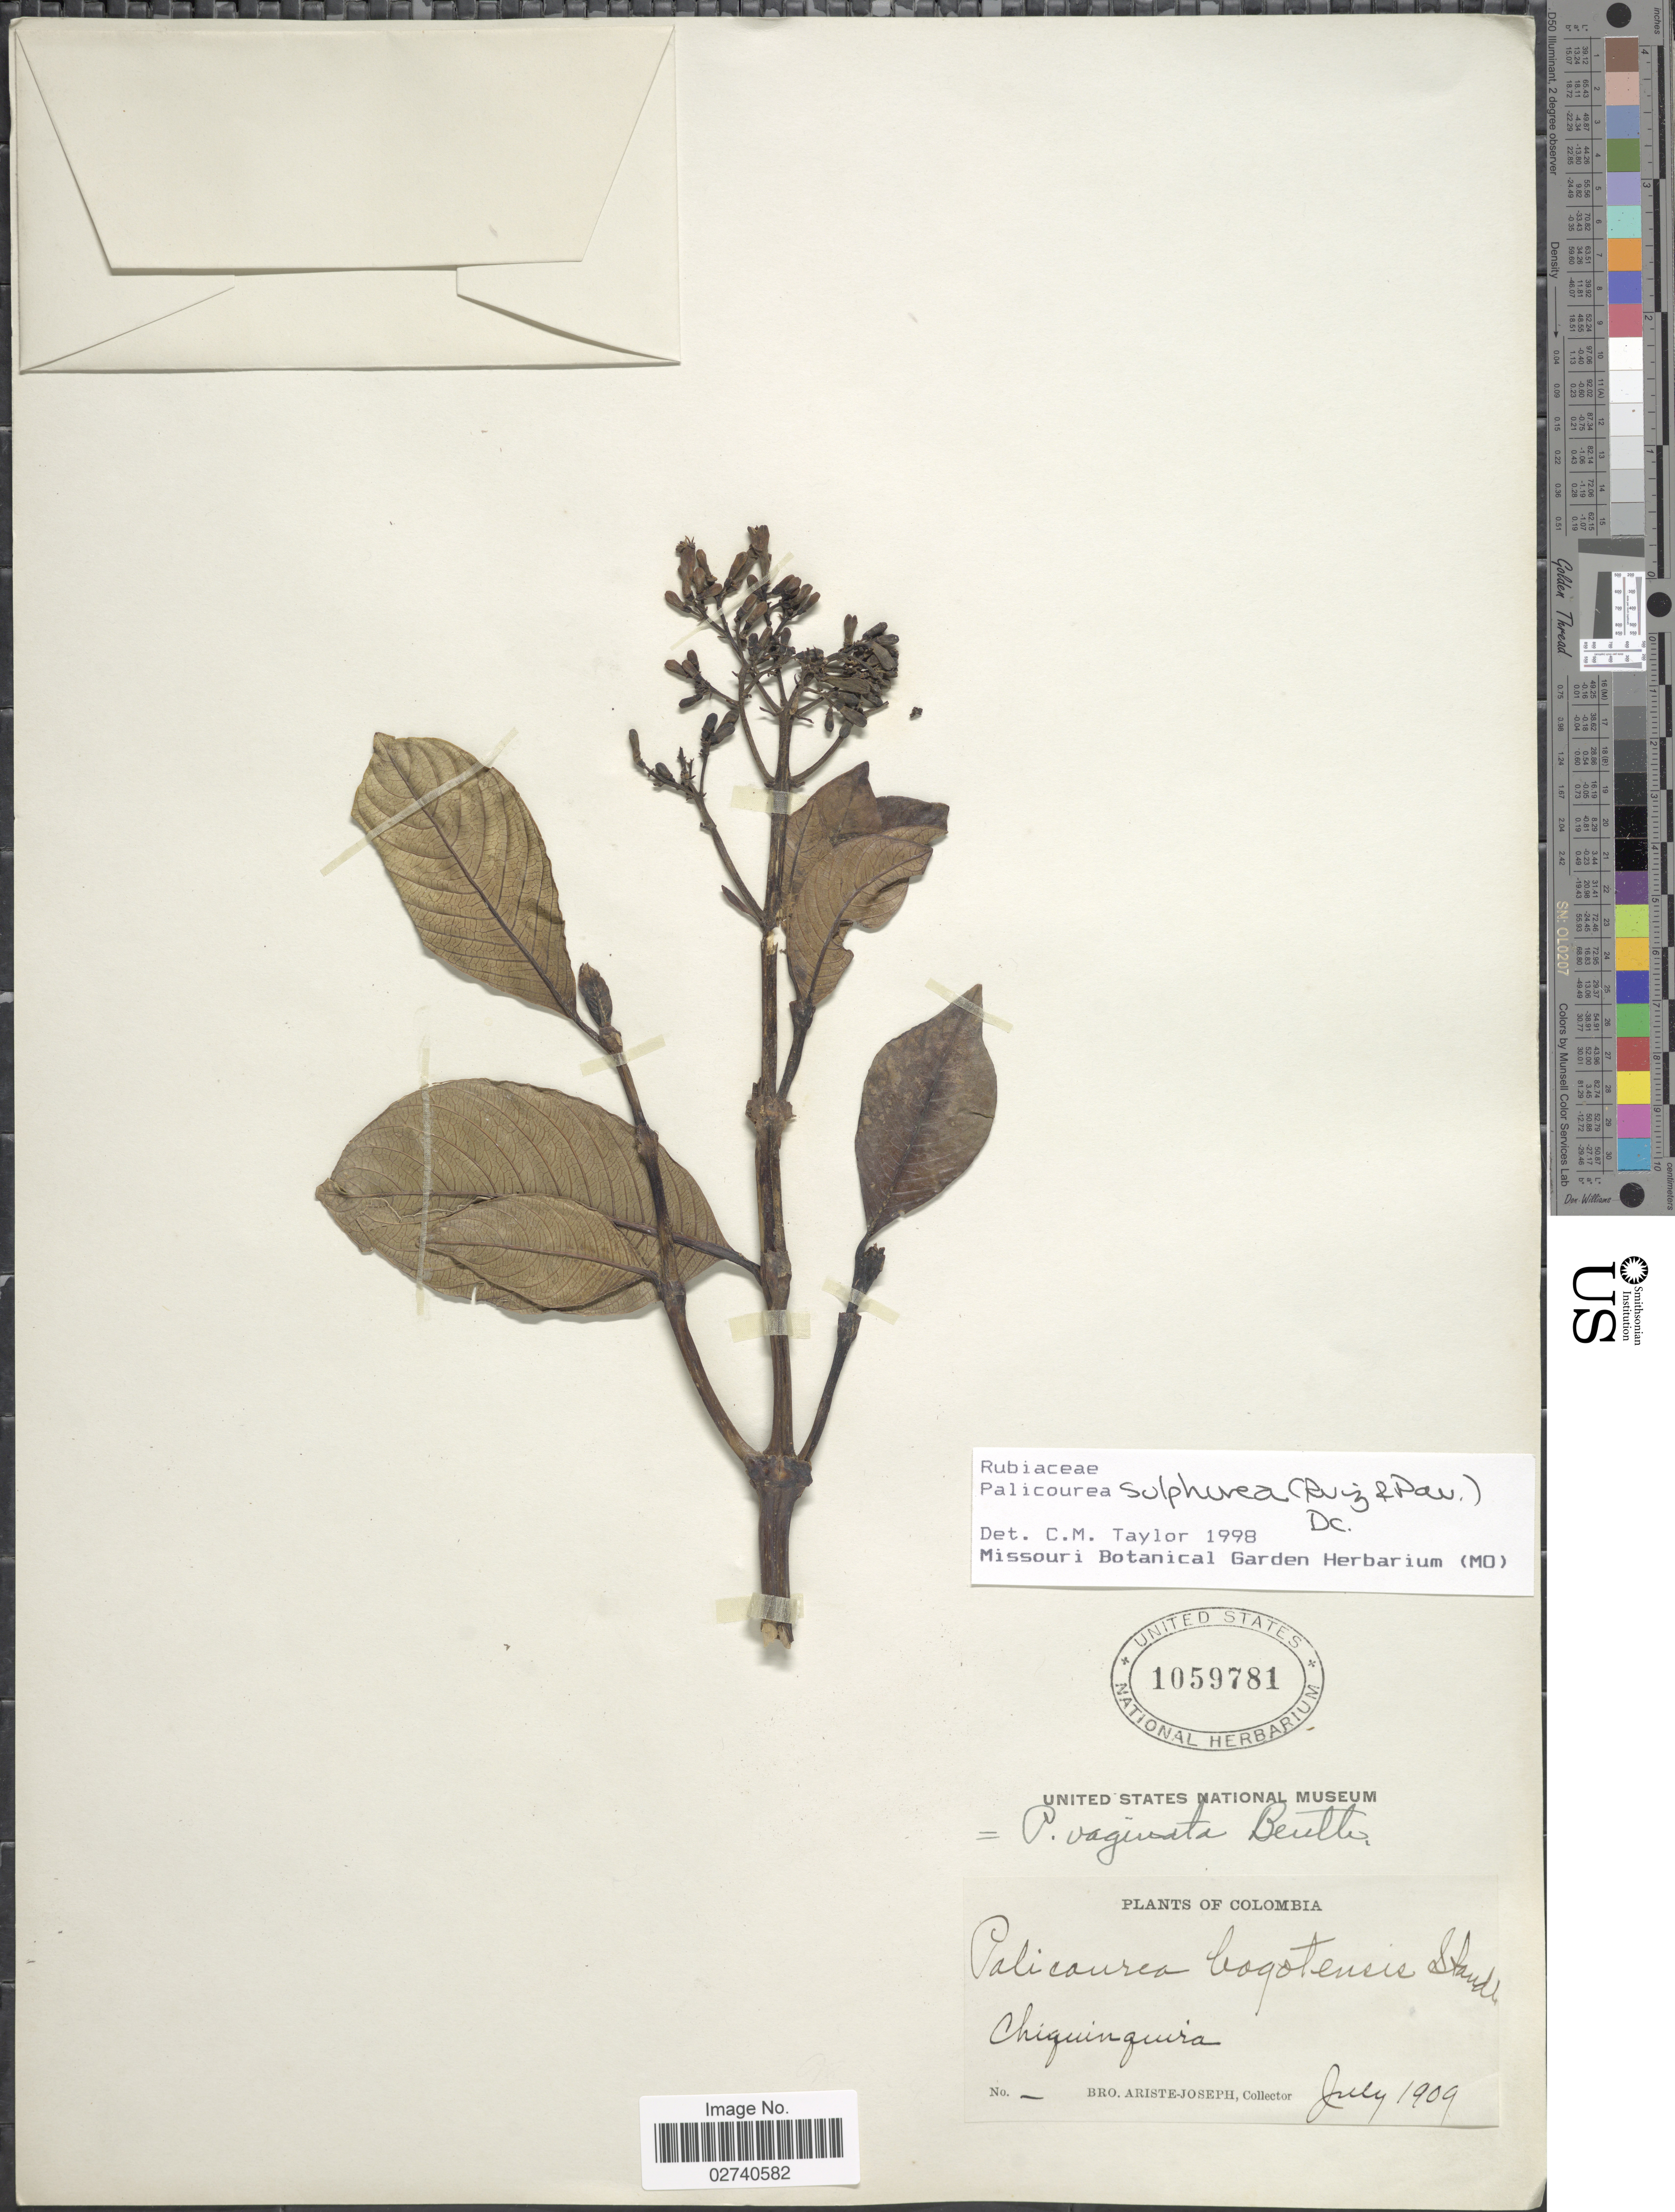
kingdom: Plantae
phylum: Tracheophyta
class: Magnoliopsida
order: Gentianales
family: Rubiaceae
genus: Palicourea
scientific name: Palicourea sulphurea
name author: (Ruiz & Pav.) DC.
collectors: Bro. Ariste-Joseph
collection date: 1909-07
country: Colombia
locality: Chiquinquira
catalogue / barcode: US 1059781